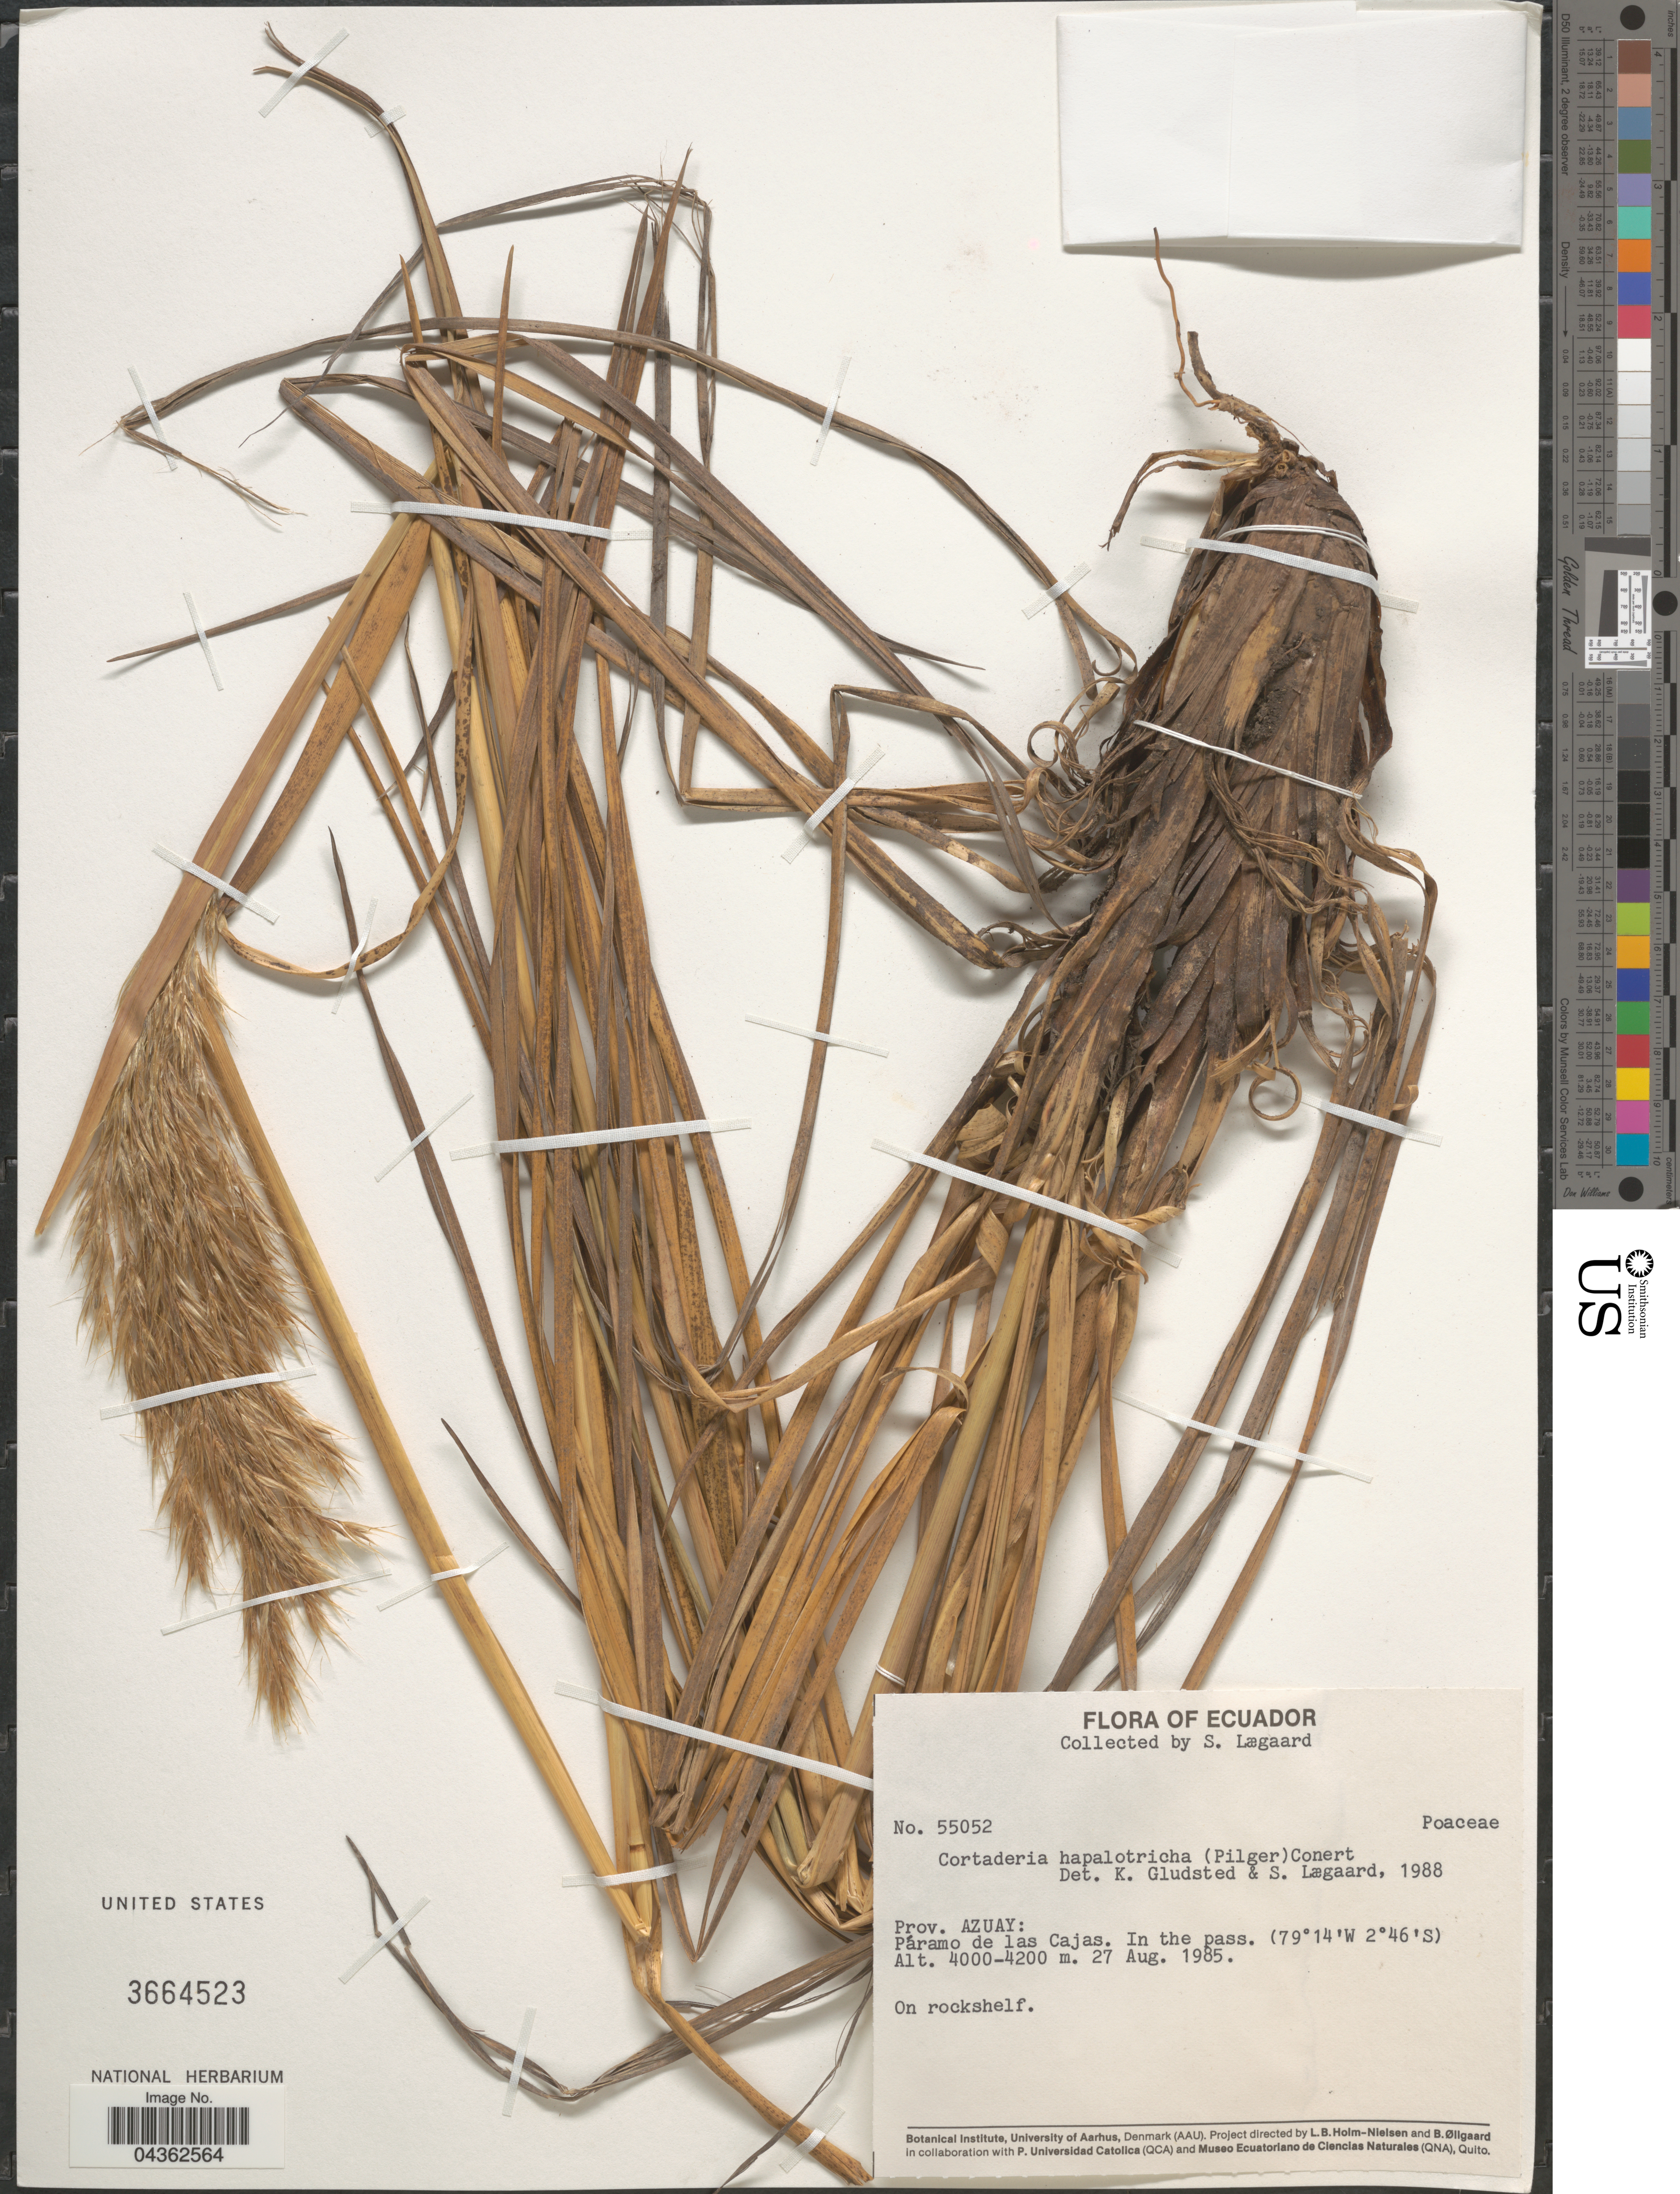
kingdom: Plantae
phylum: Tracheophyta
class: Liliopsida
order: Poales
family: Poaceae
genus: Cortaderia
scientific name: Cortaderia hapalotricha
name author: (Pilg.) Conert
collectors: S. Lægaard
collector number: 55052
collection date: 1985-08-27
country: Ecuador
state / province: Azuay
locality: Páramo de las Cajas. In the pass.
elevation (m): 4000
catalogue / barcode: US 3664523